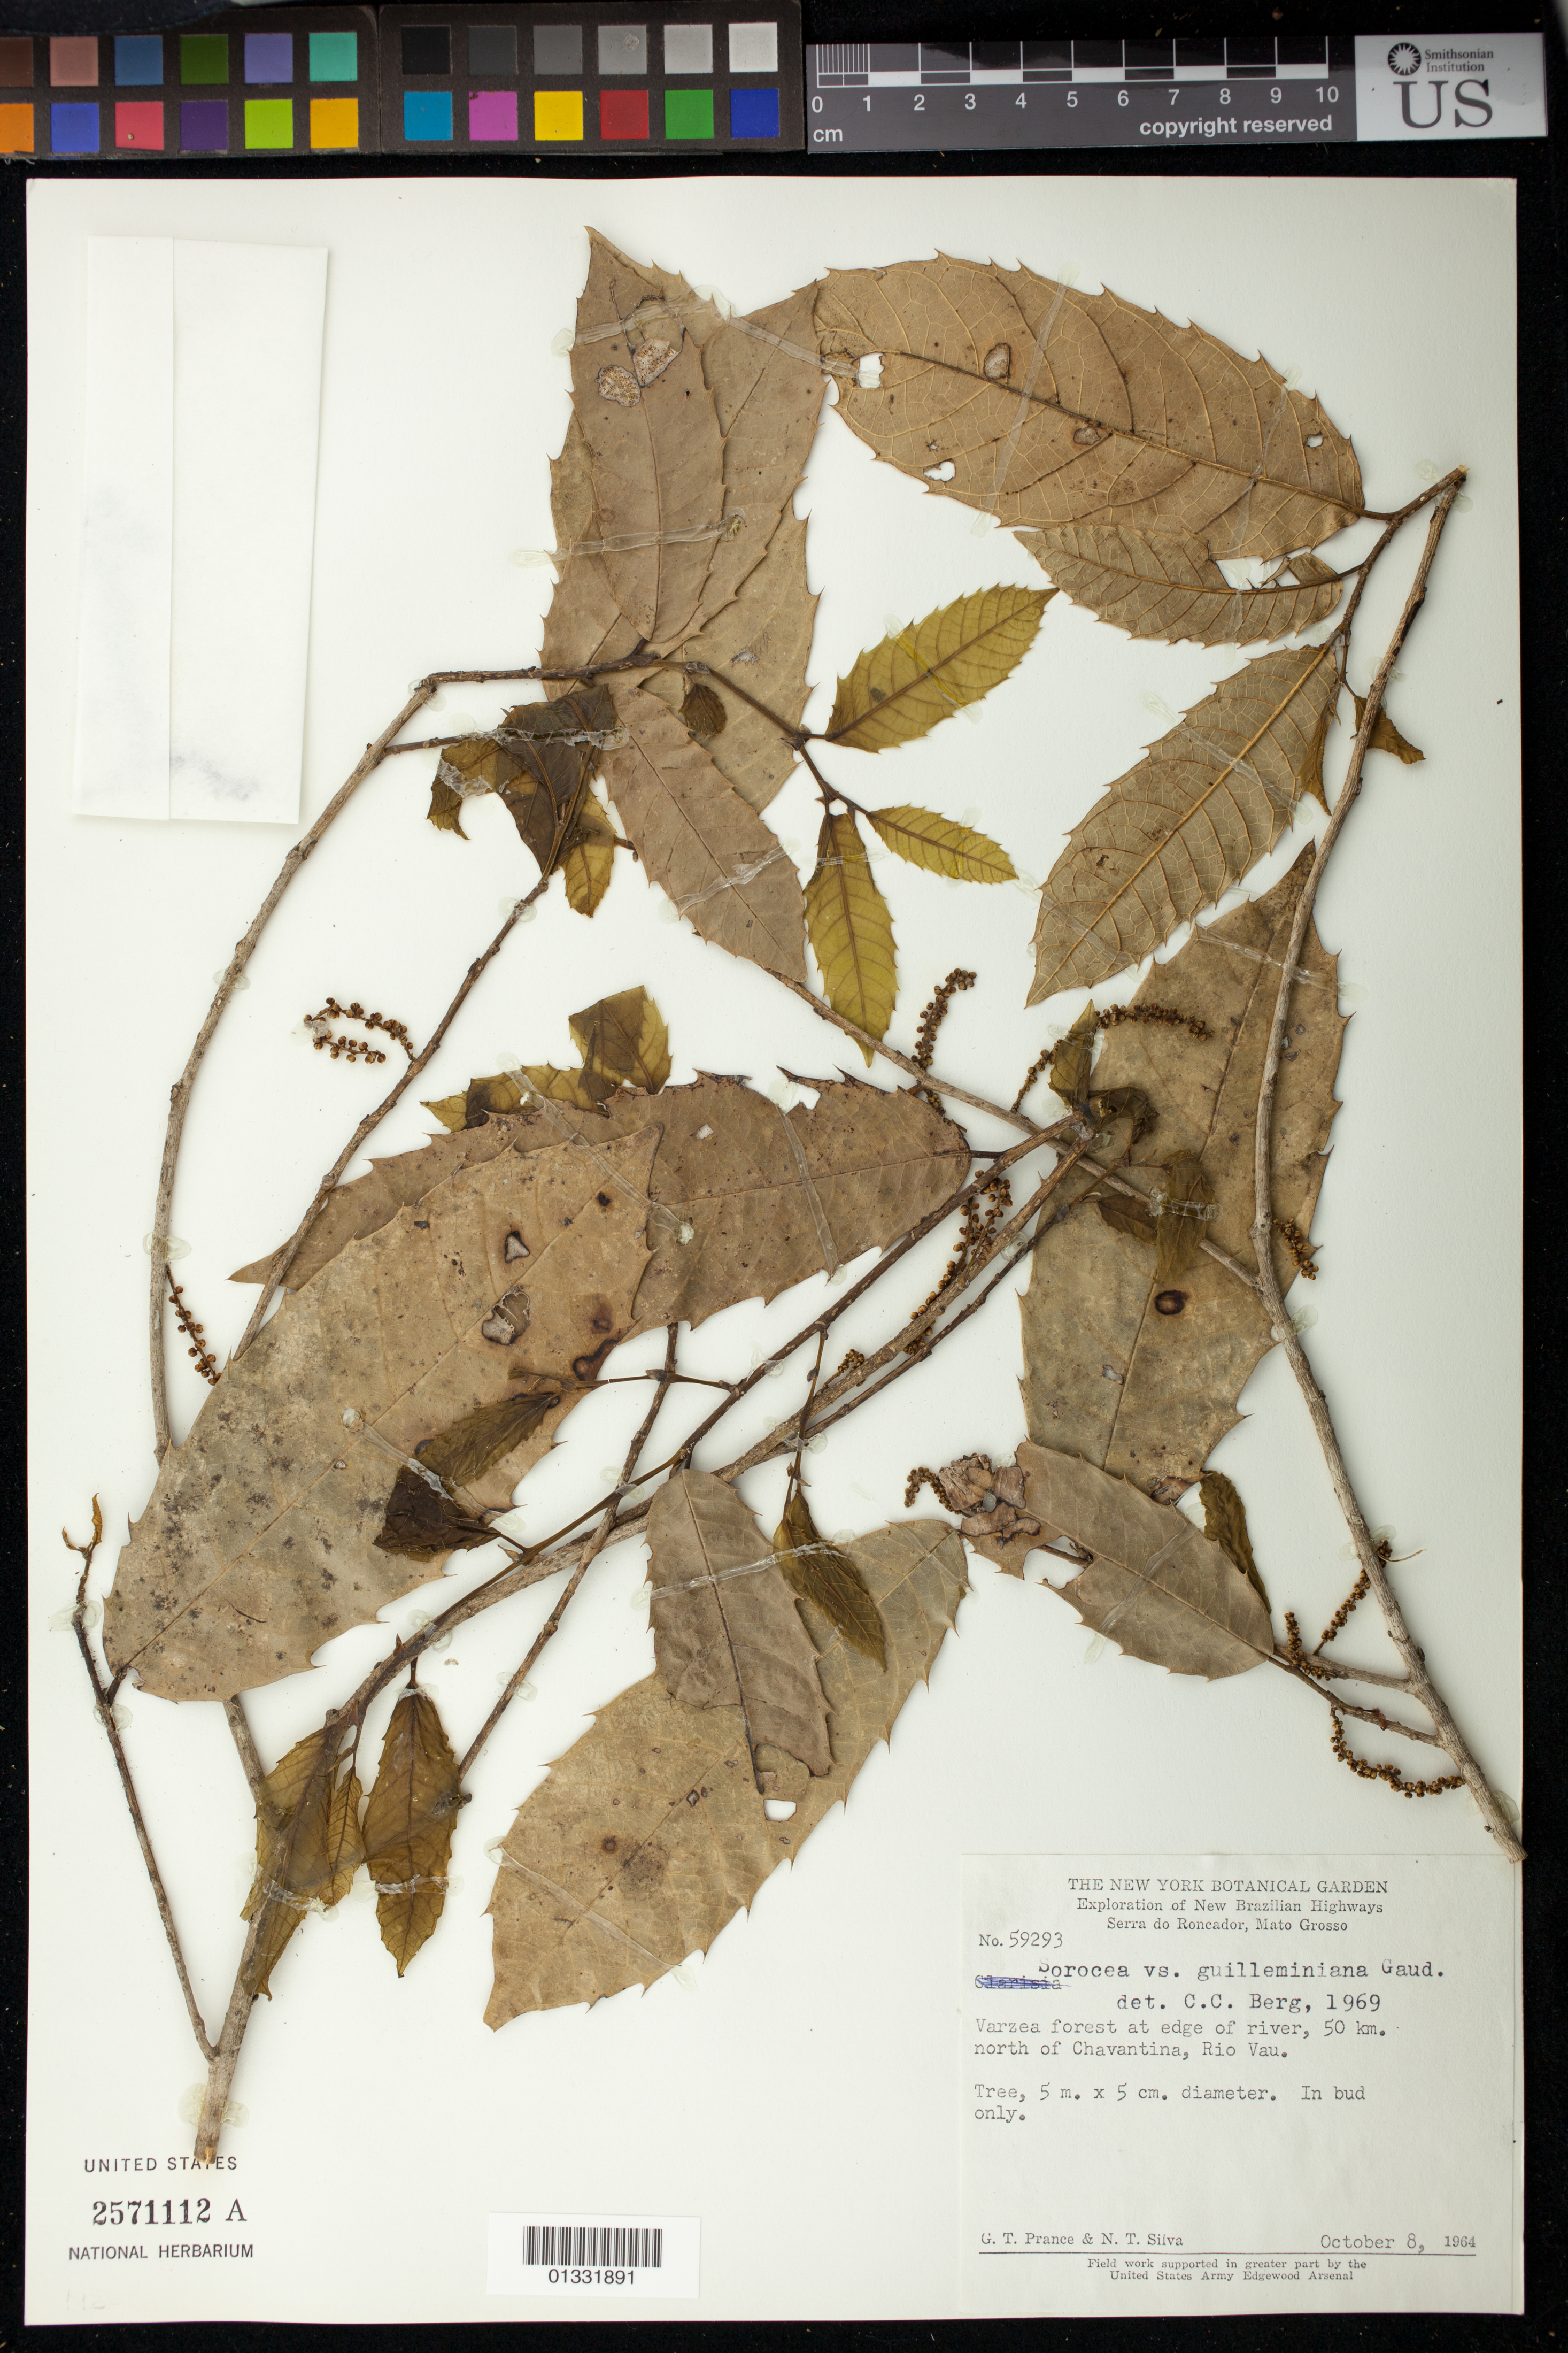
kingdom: Plantae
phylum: Tracheophyta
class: Magnoliopsida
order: Rosales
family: Moraceae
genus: Sorocea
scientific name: Sorocea guilleminiana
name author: Gaudich.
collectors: G. T. Prance & N. T. Silva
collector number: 59293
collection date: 1964-10-08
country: Brazil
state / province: Mato Grosso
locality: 50 km north of Chavantina, Rio Vau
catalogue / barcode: US 2571112A